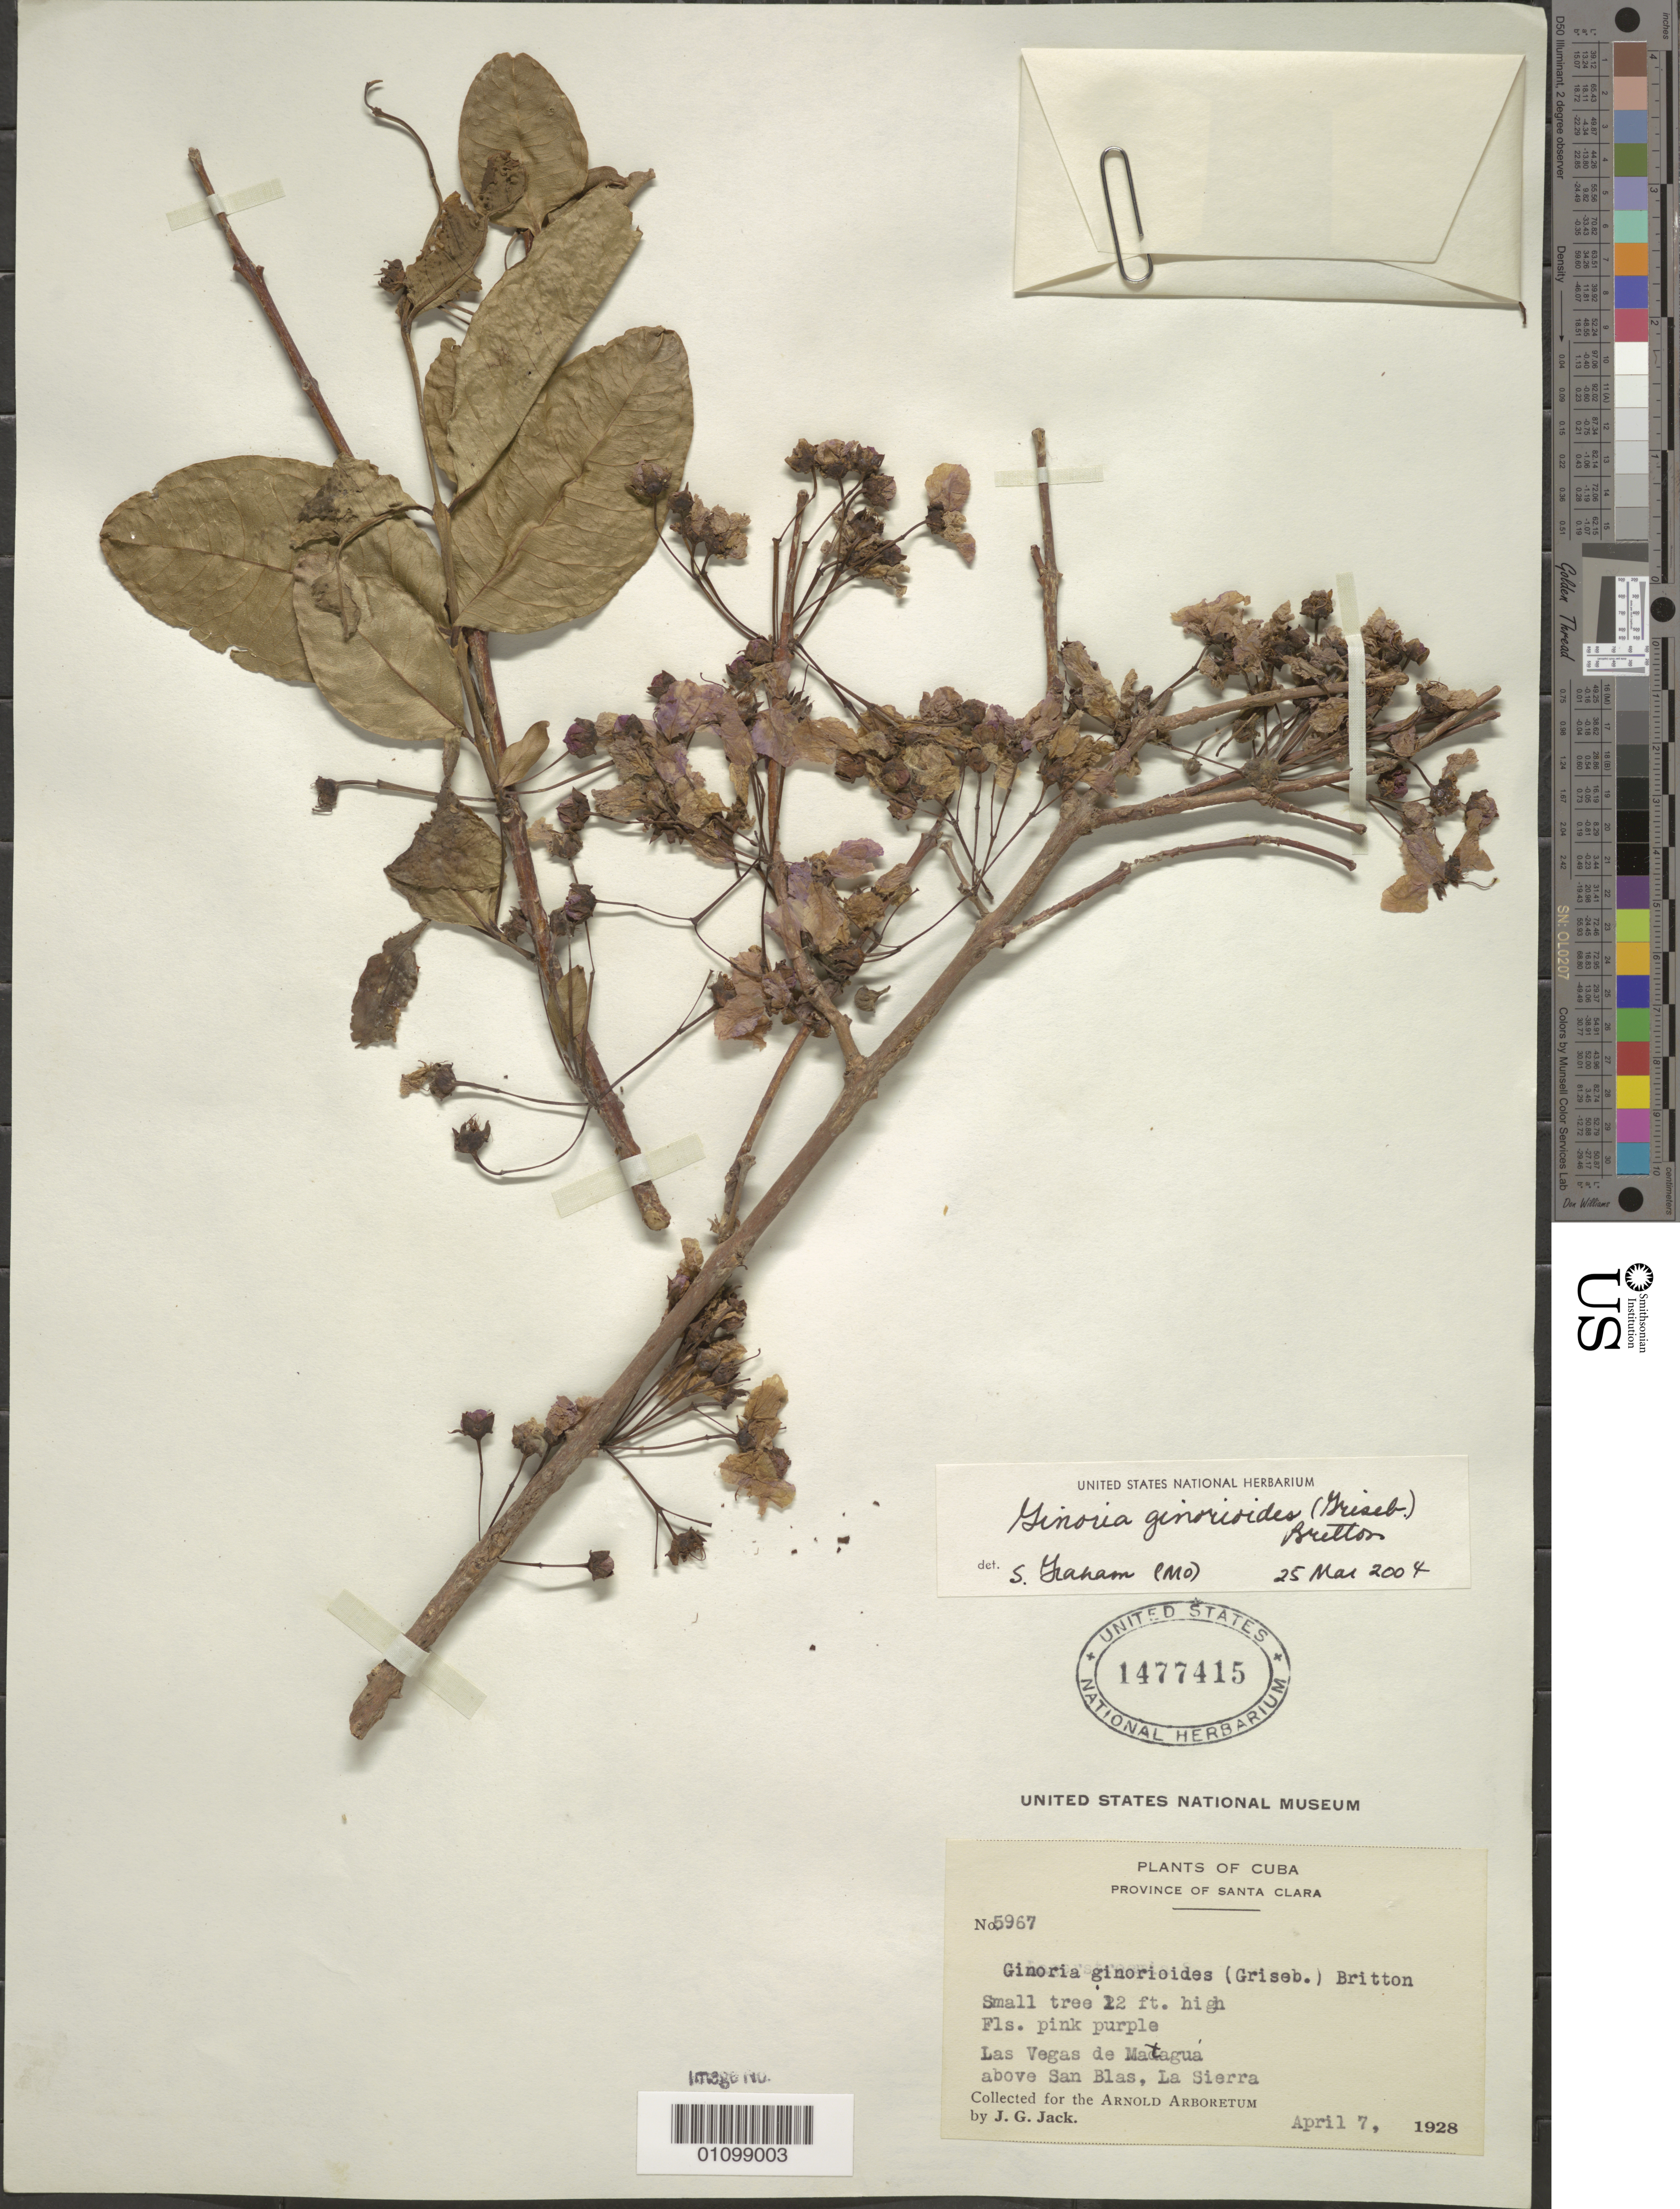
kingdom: Plantae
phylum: Tracheophyta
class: Magnoliopsida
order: Myrtales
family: Lythraceae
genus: Ginoria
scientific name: Ginoria ginorioides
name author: (Griseb.) Britton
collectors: J. G. Jack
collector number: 5967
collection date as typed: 07 Apr 1928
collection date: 1928-04-07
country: Cuba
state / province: Villa Clara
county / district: Santa Clara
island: Cuba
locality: Las Vegas de Matagua above San Blas, La Sierra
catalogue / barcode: US 1477415